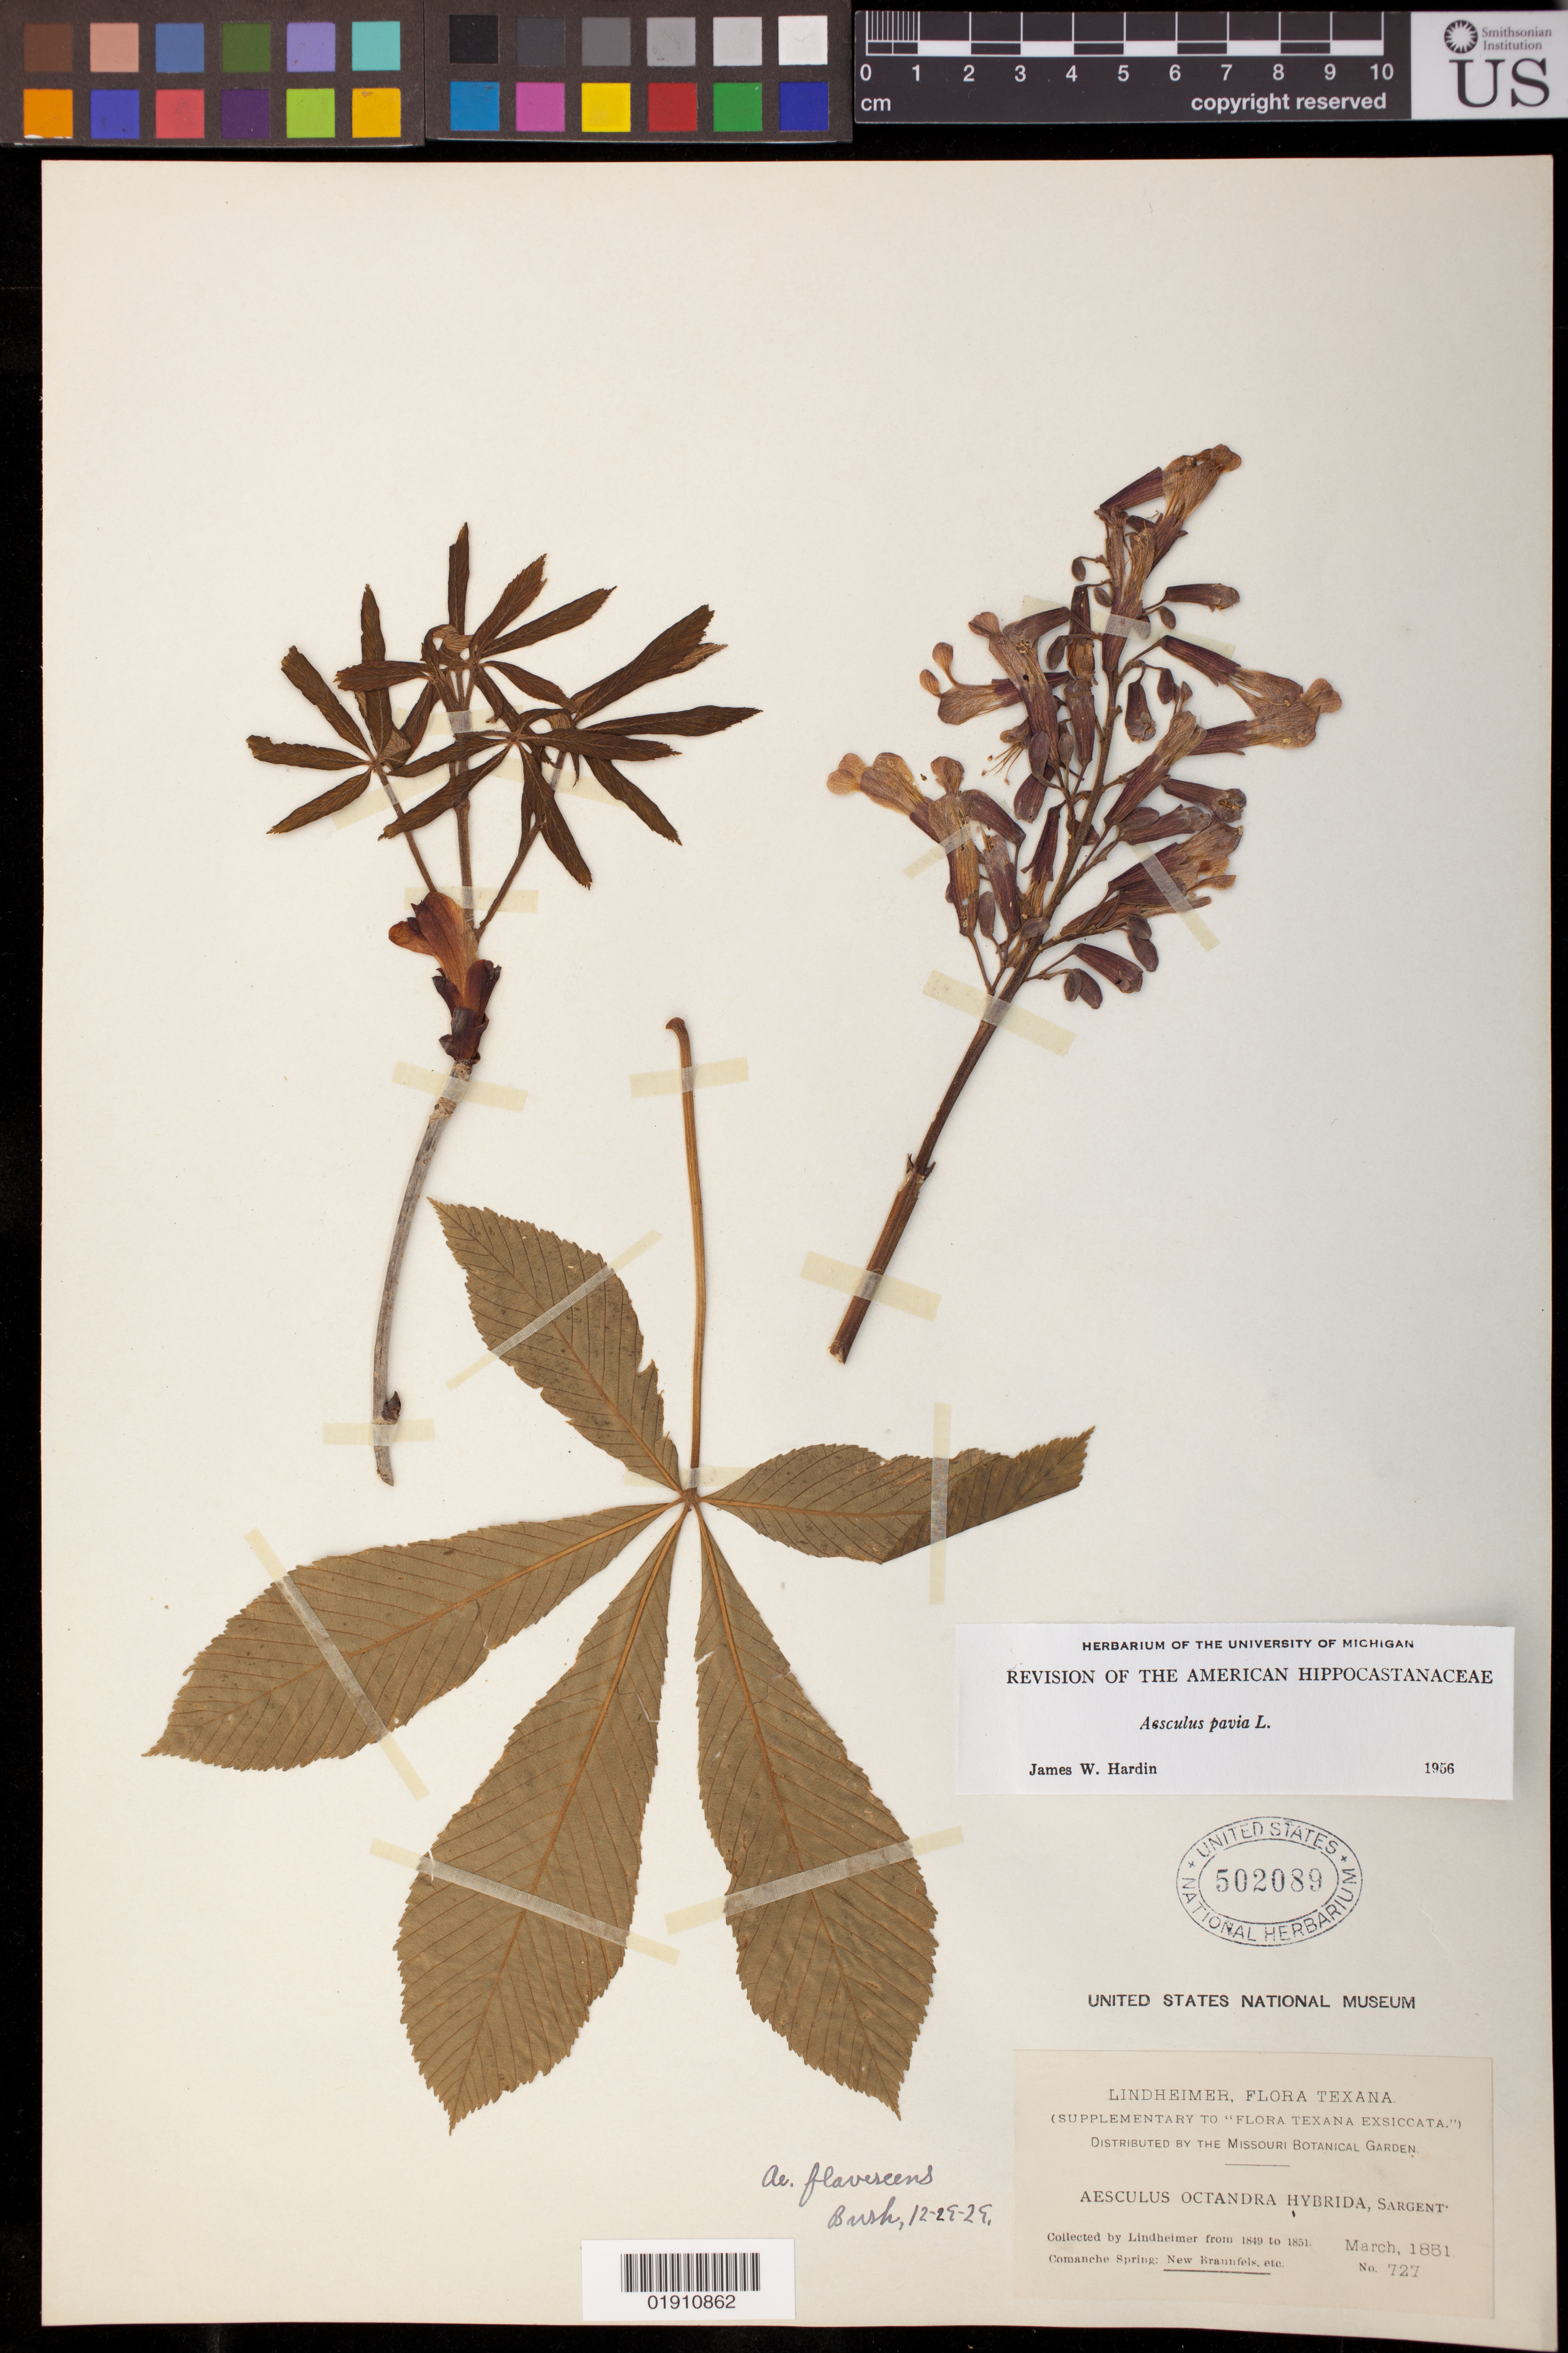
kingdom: Plantae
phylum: Tracheophyta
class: Magnoliopsida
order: Sapindales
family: Sapindaceae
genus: Aesculus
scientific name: Aesculus pavia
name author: L.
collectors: F. J. Lindheimer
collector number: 727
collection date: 1851-03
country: United States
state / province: Texas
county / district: Comal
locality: Comanche Spring: New Braunfels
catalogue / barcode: US 502089